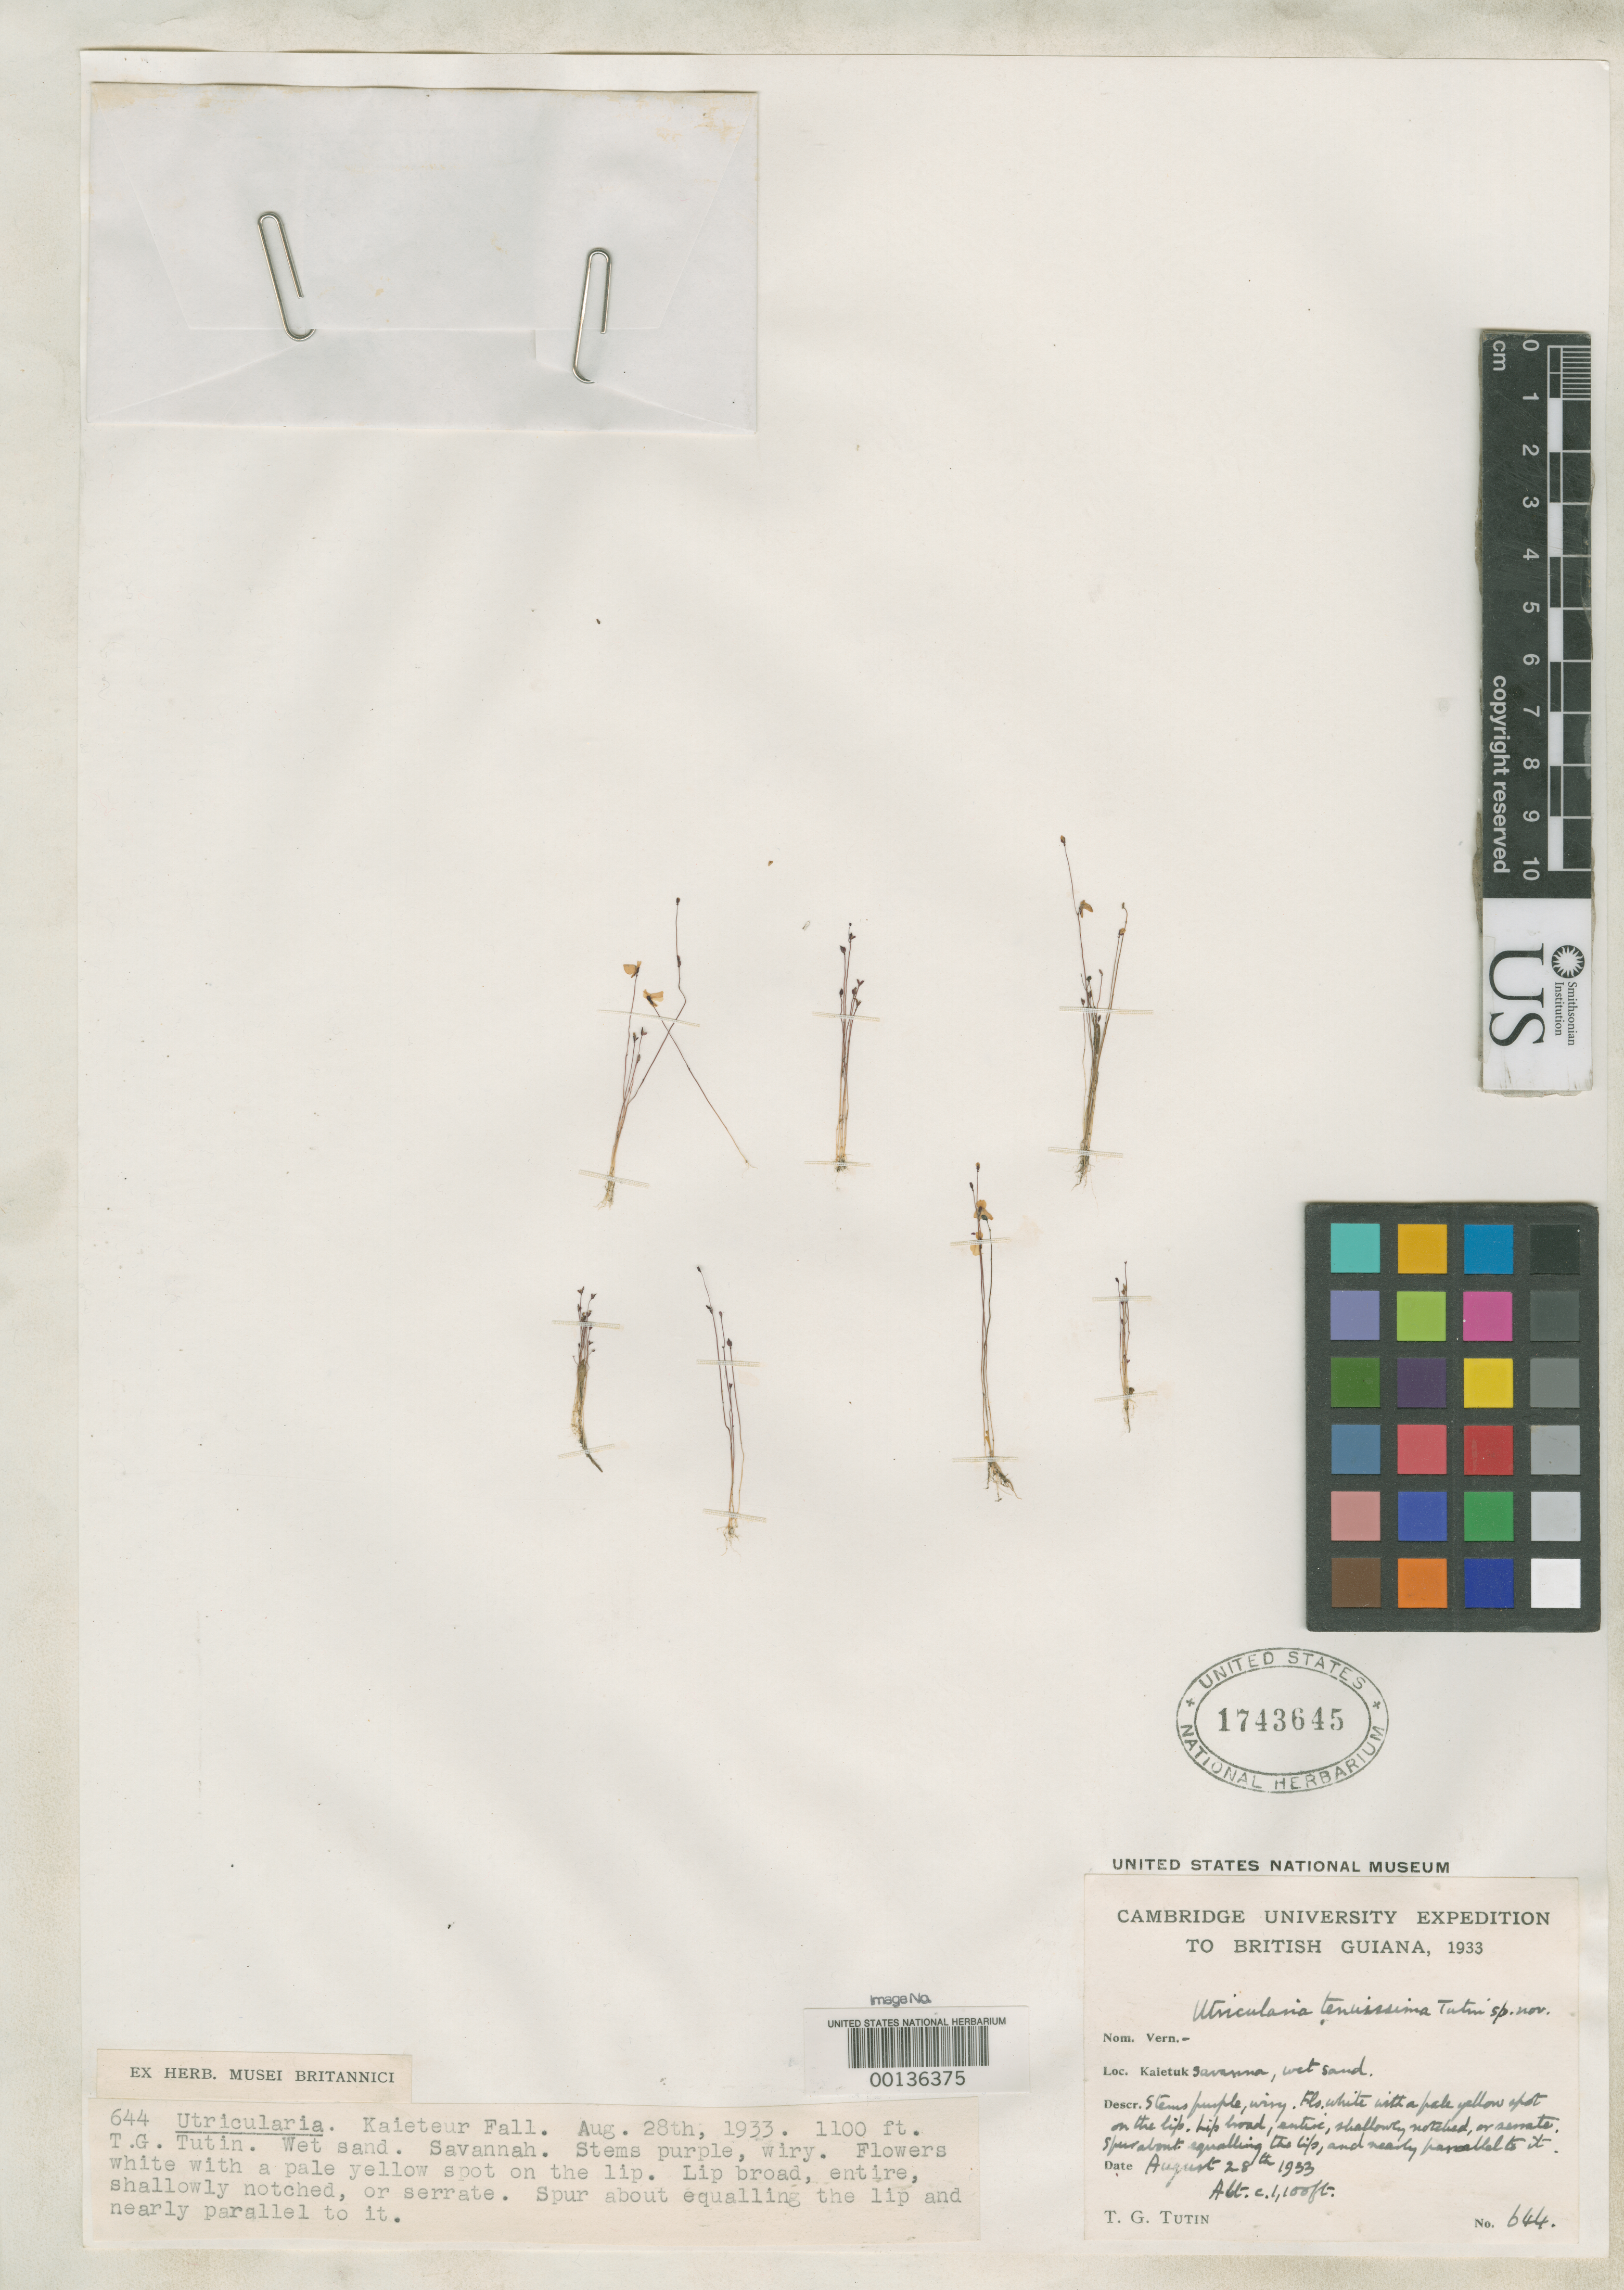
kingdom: Plantae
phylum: Tracheophyta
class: Magnoliopsida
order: Lamiales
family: Lentibulariaceae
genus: Utricularia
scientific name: Utricularia tenuissima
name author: Tutin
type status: Isotype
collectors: T. G. Tutin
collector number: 644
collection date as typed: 28 Aug 1933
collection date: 1933-08-28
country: Guyana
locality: Kaieteur Fall.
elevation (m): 335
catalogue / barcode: US 1743645